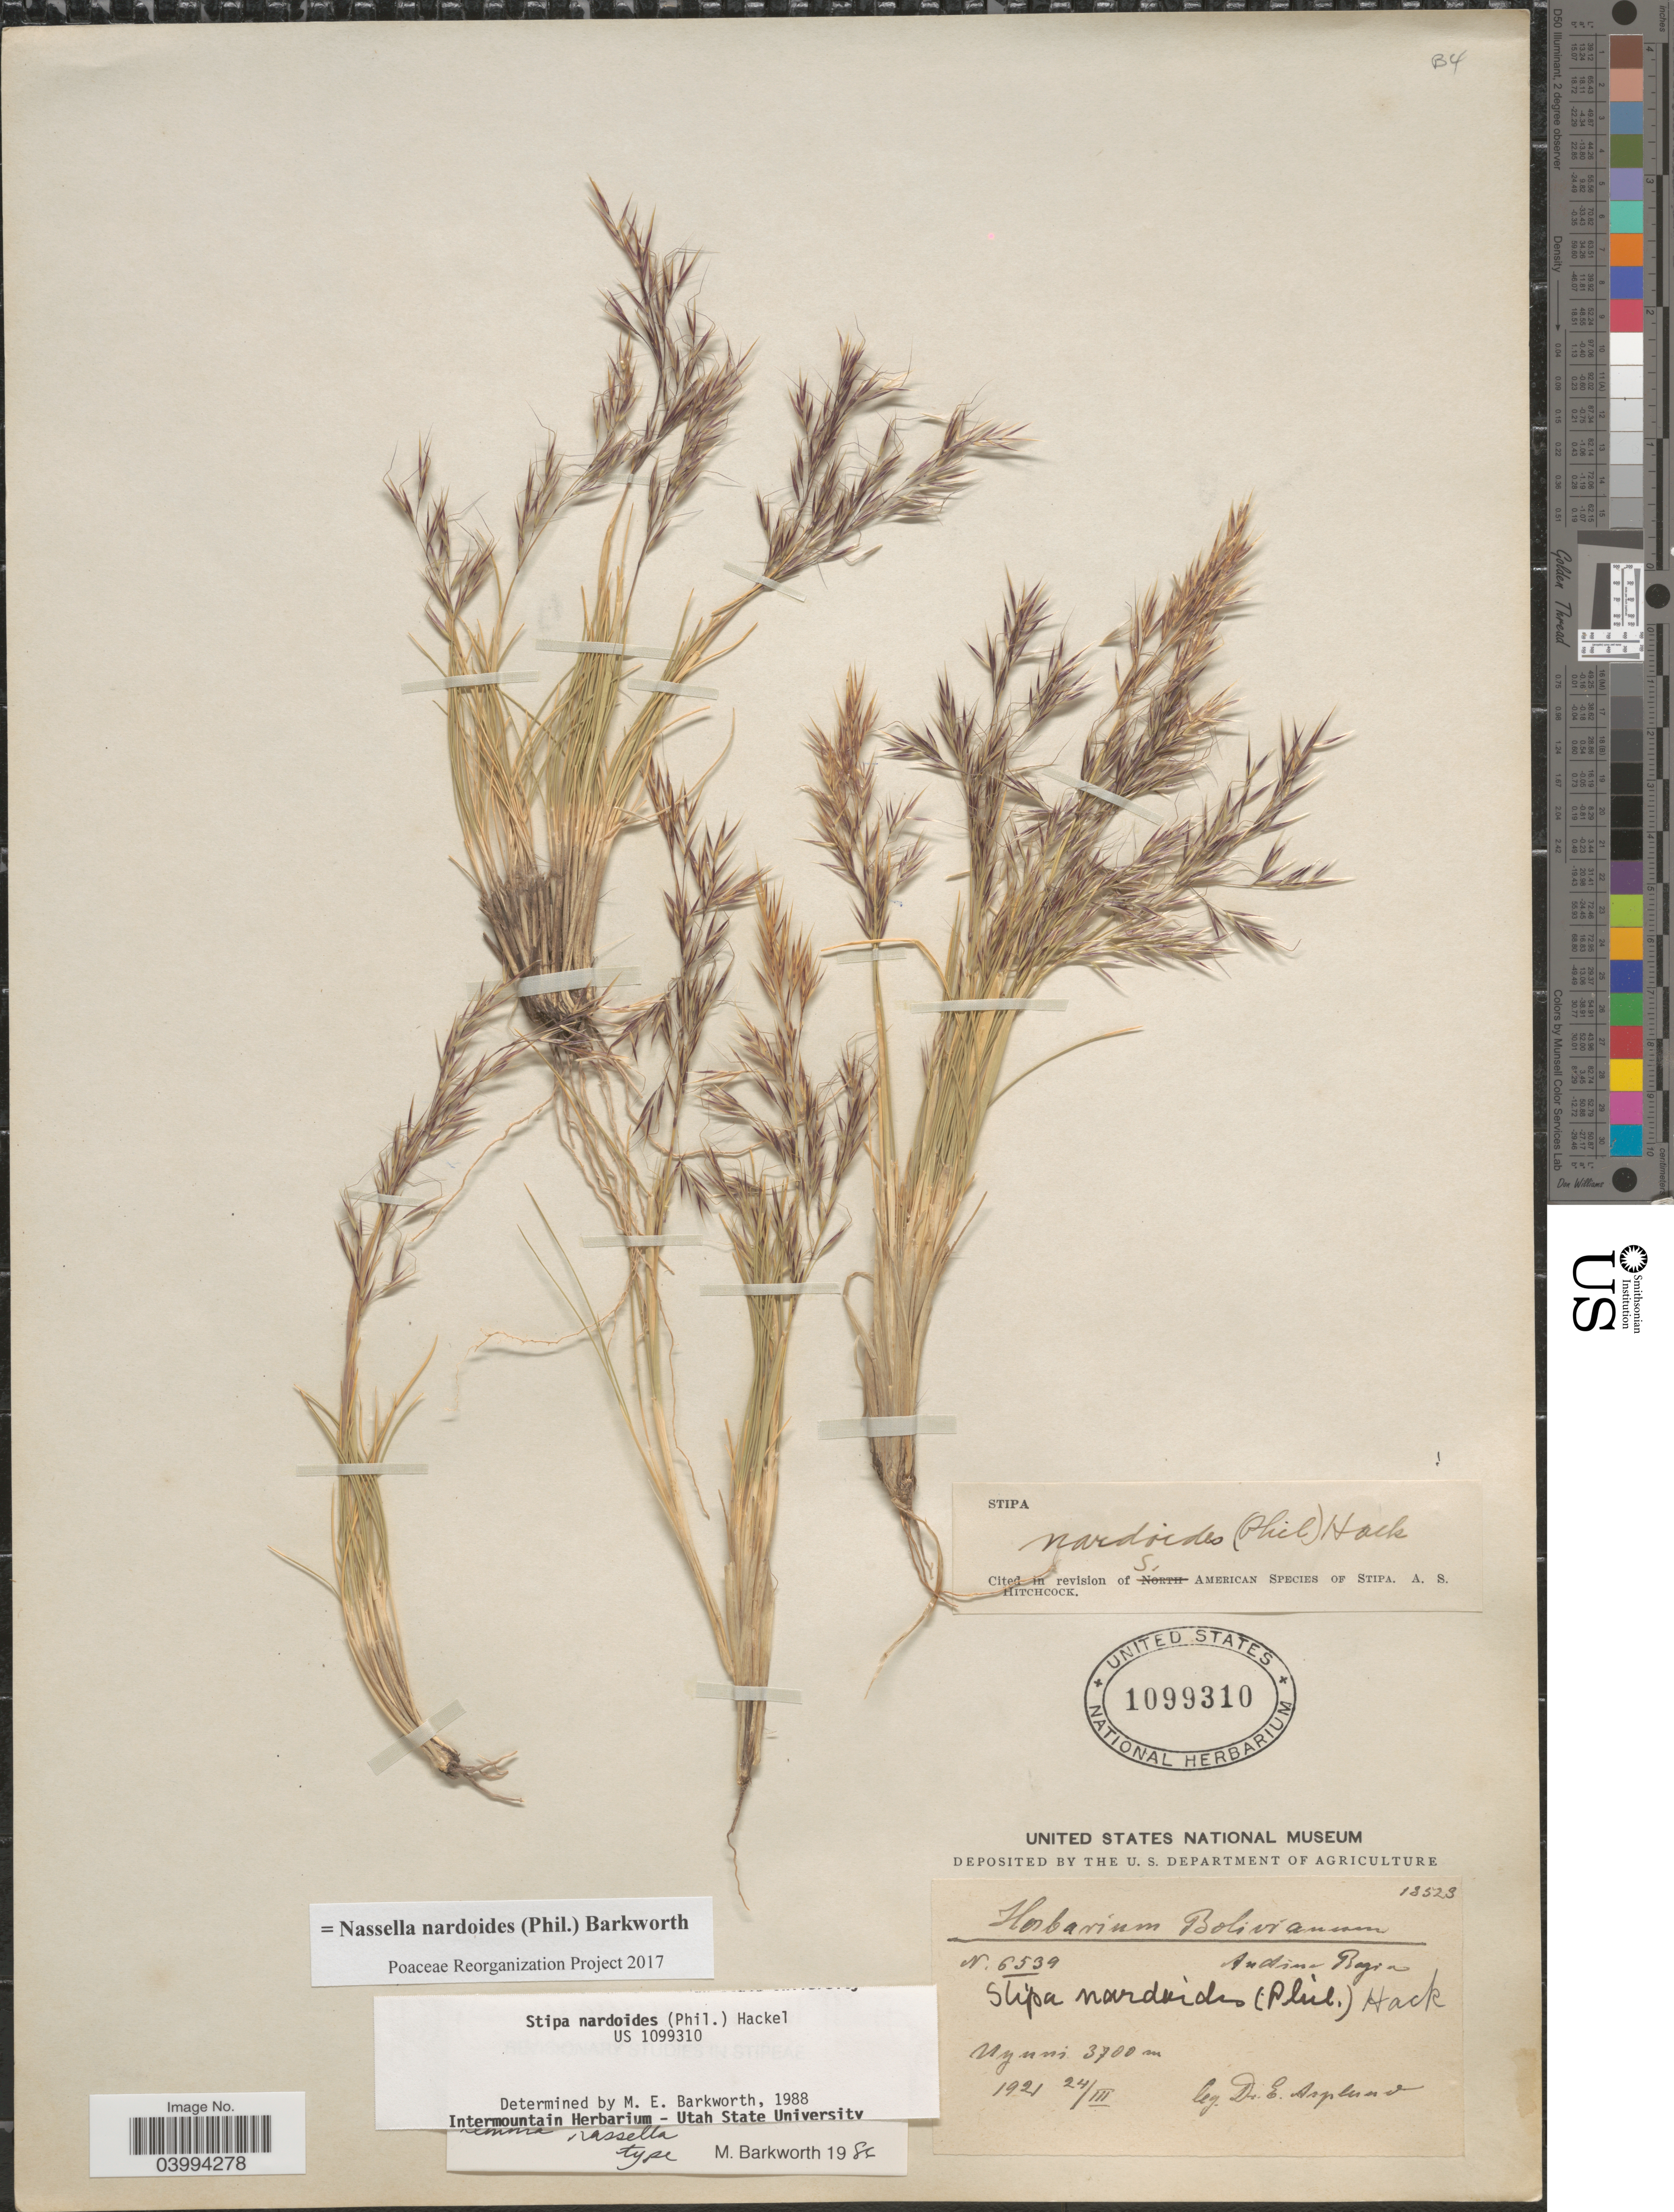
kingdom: Plantae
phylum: Tracheophyta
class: Liliopsida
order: Poales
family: Poaceae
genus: Nassella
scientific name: Nassella nardoides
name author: (Phil.) Barkworth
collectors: E. Asplund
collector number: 6539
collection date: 1921-03-24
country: Bolivia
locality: Andina Regio. Uyuni.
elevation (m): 3700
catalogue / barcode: US 1099310